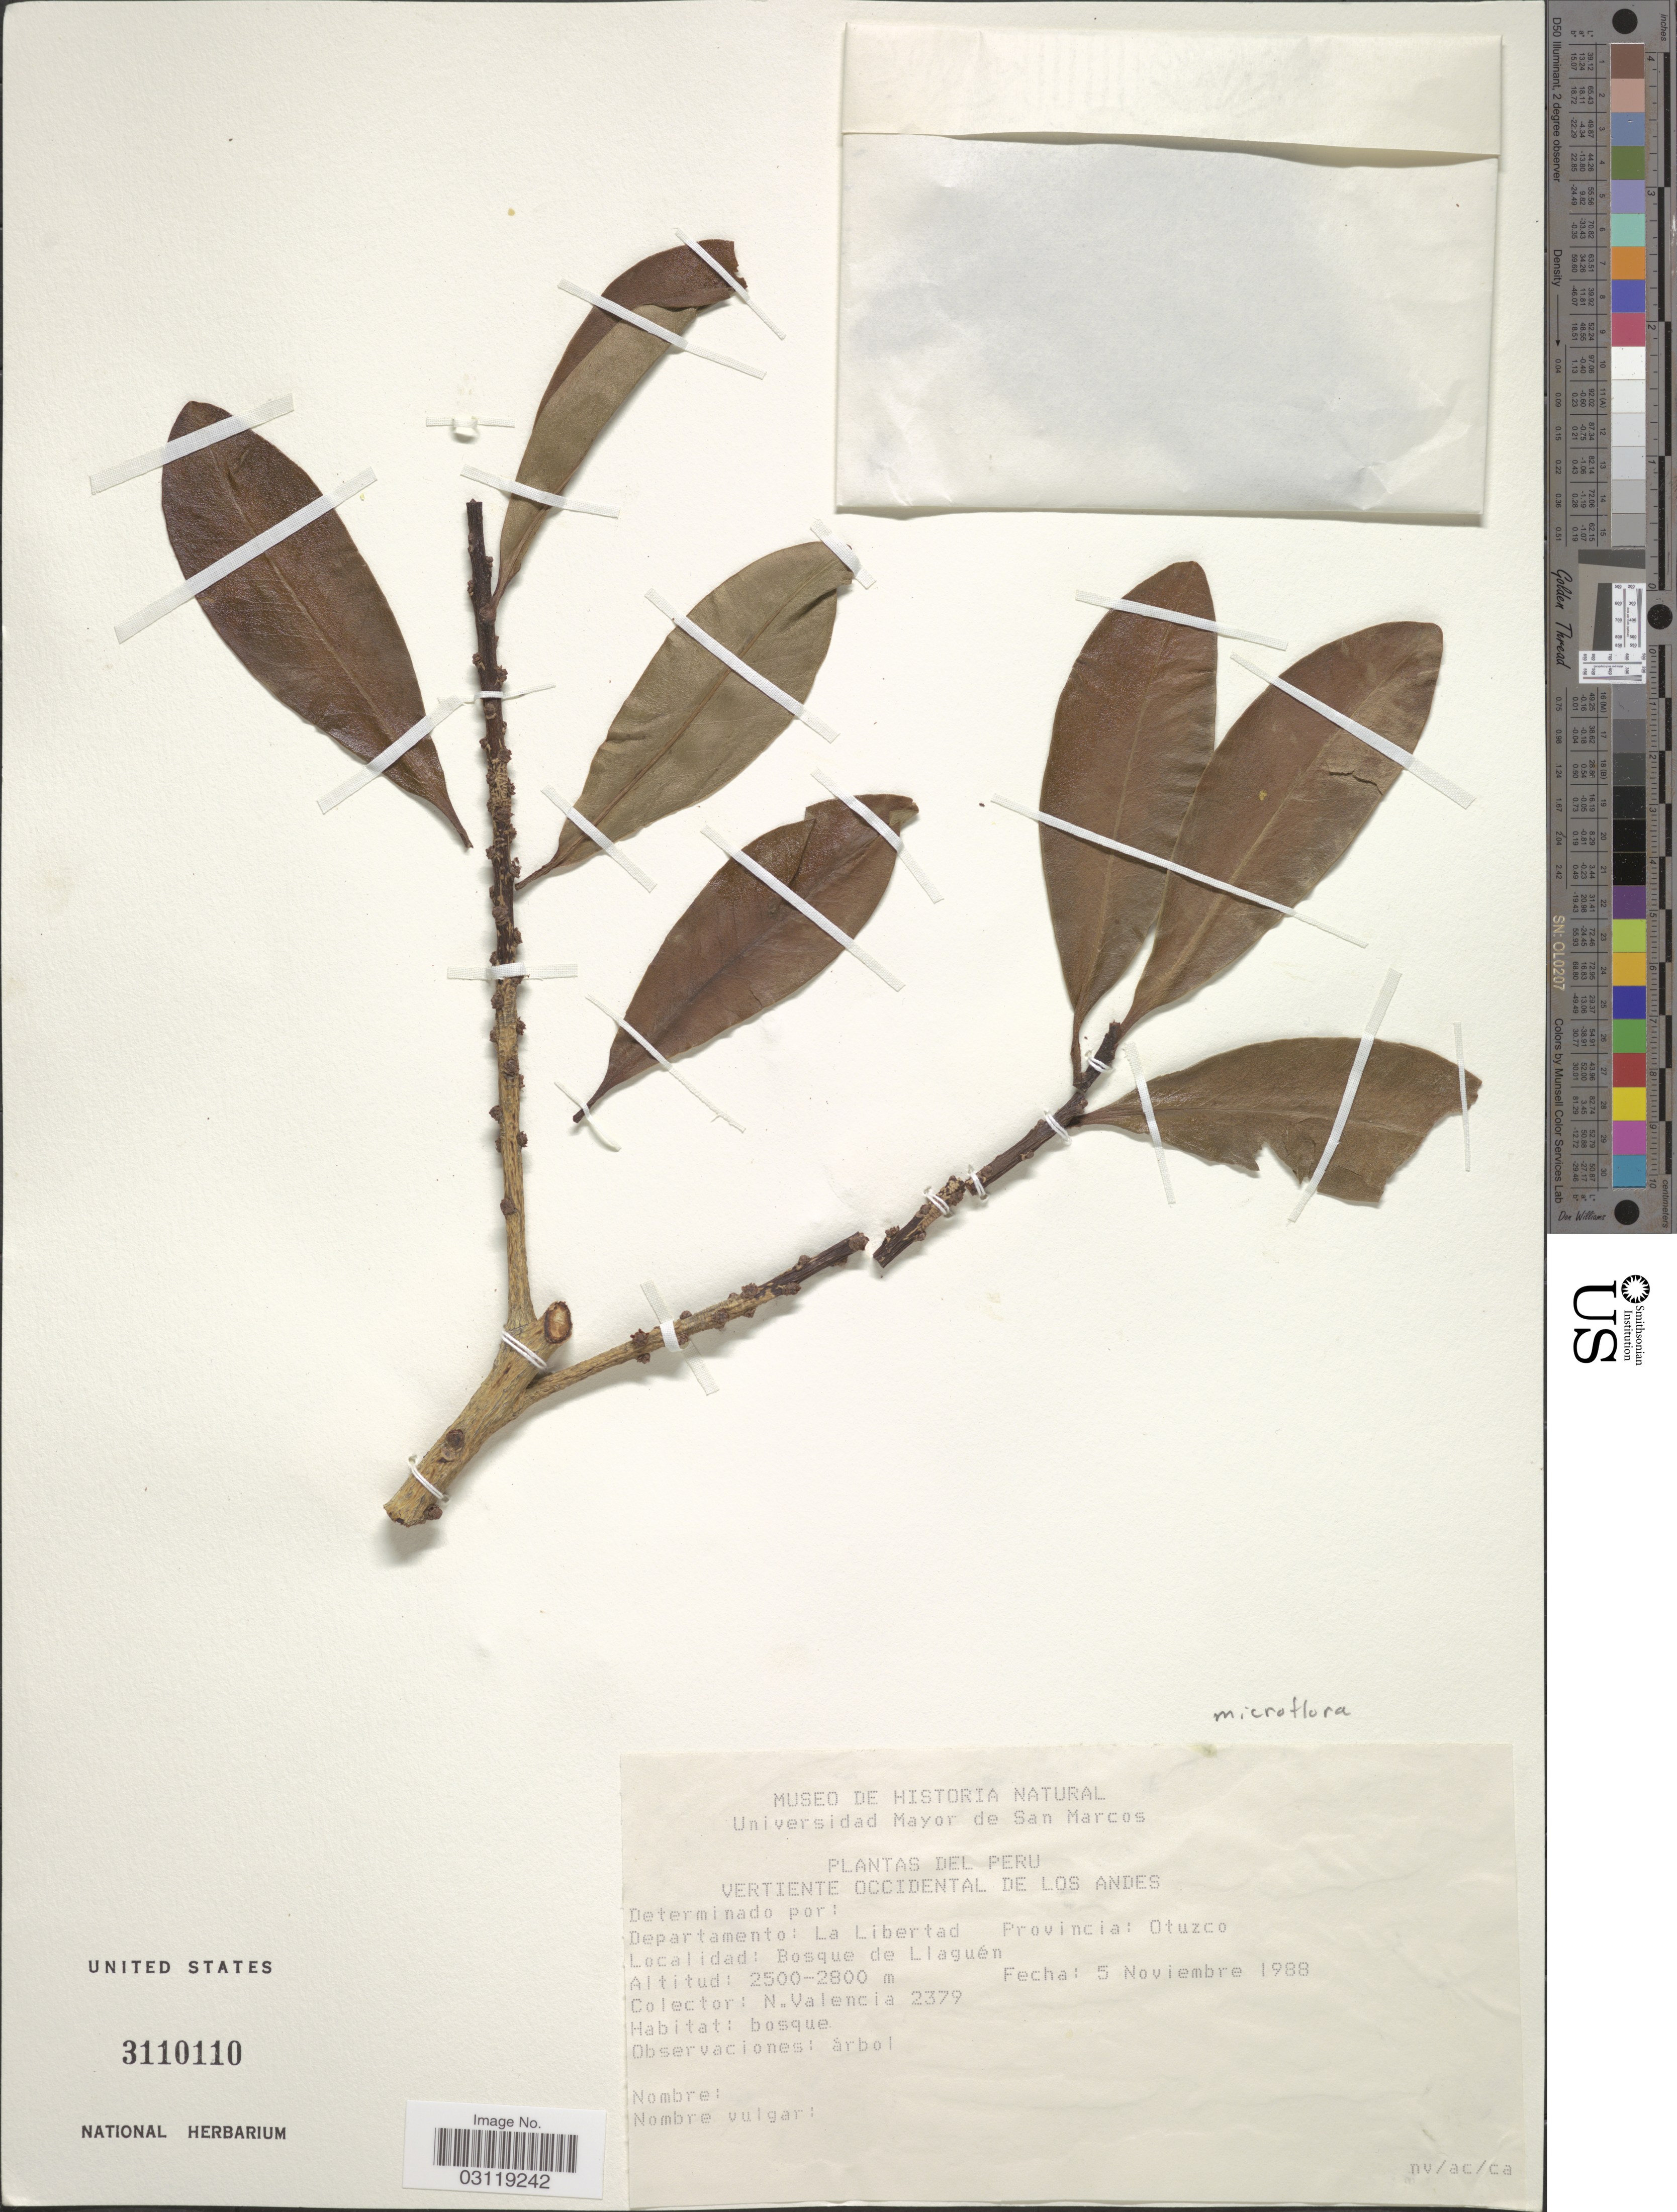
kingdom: Plantae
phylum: Tracheophyta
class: Magnoliopsida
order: Ericales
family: Primulaceae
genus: Myrsine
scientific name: Myrsine minutiflora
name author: Pipoly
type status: Type Collection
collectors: N. Valencia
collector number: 2379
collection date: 1988-11-05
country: Peru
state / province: La Libertad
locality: Vertiente Occidental de Los Andes. Departamento: La Libertad. Provincia: Otuzco. Bosque de Llaguén.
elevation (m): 2500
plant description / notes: Annotated as "microflora" (Pipoly script?). Type collection of Myrsine minutiflora Pipoly; protologue cites holotype at US but this sheet not annotated as such by him and specimen does not resemble figure drawn from holotype in protologue; no other duplicates found at US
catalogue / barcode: US 3110110